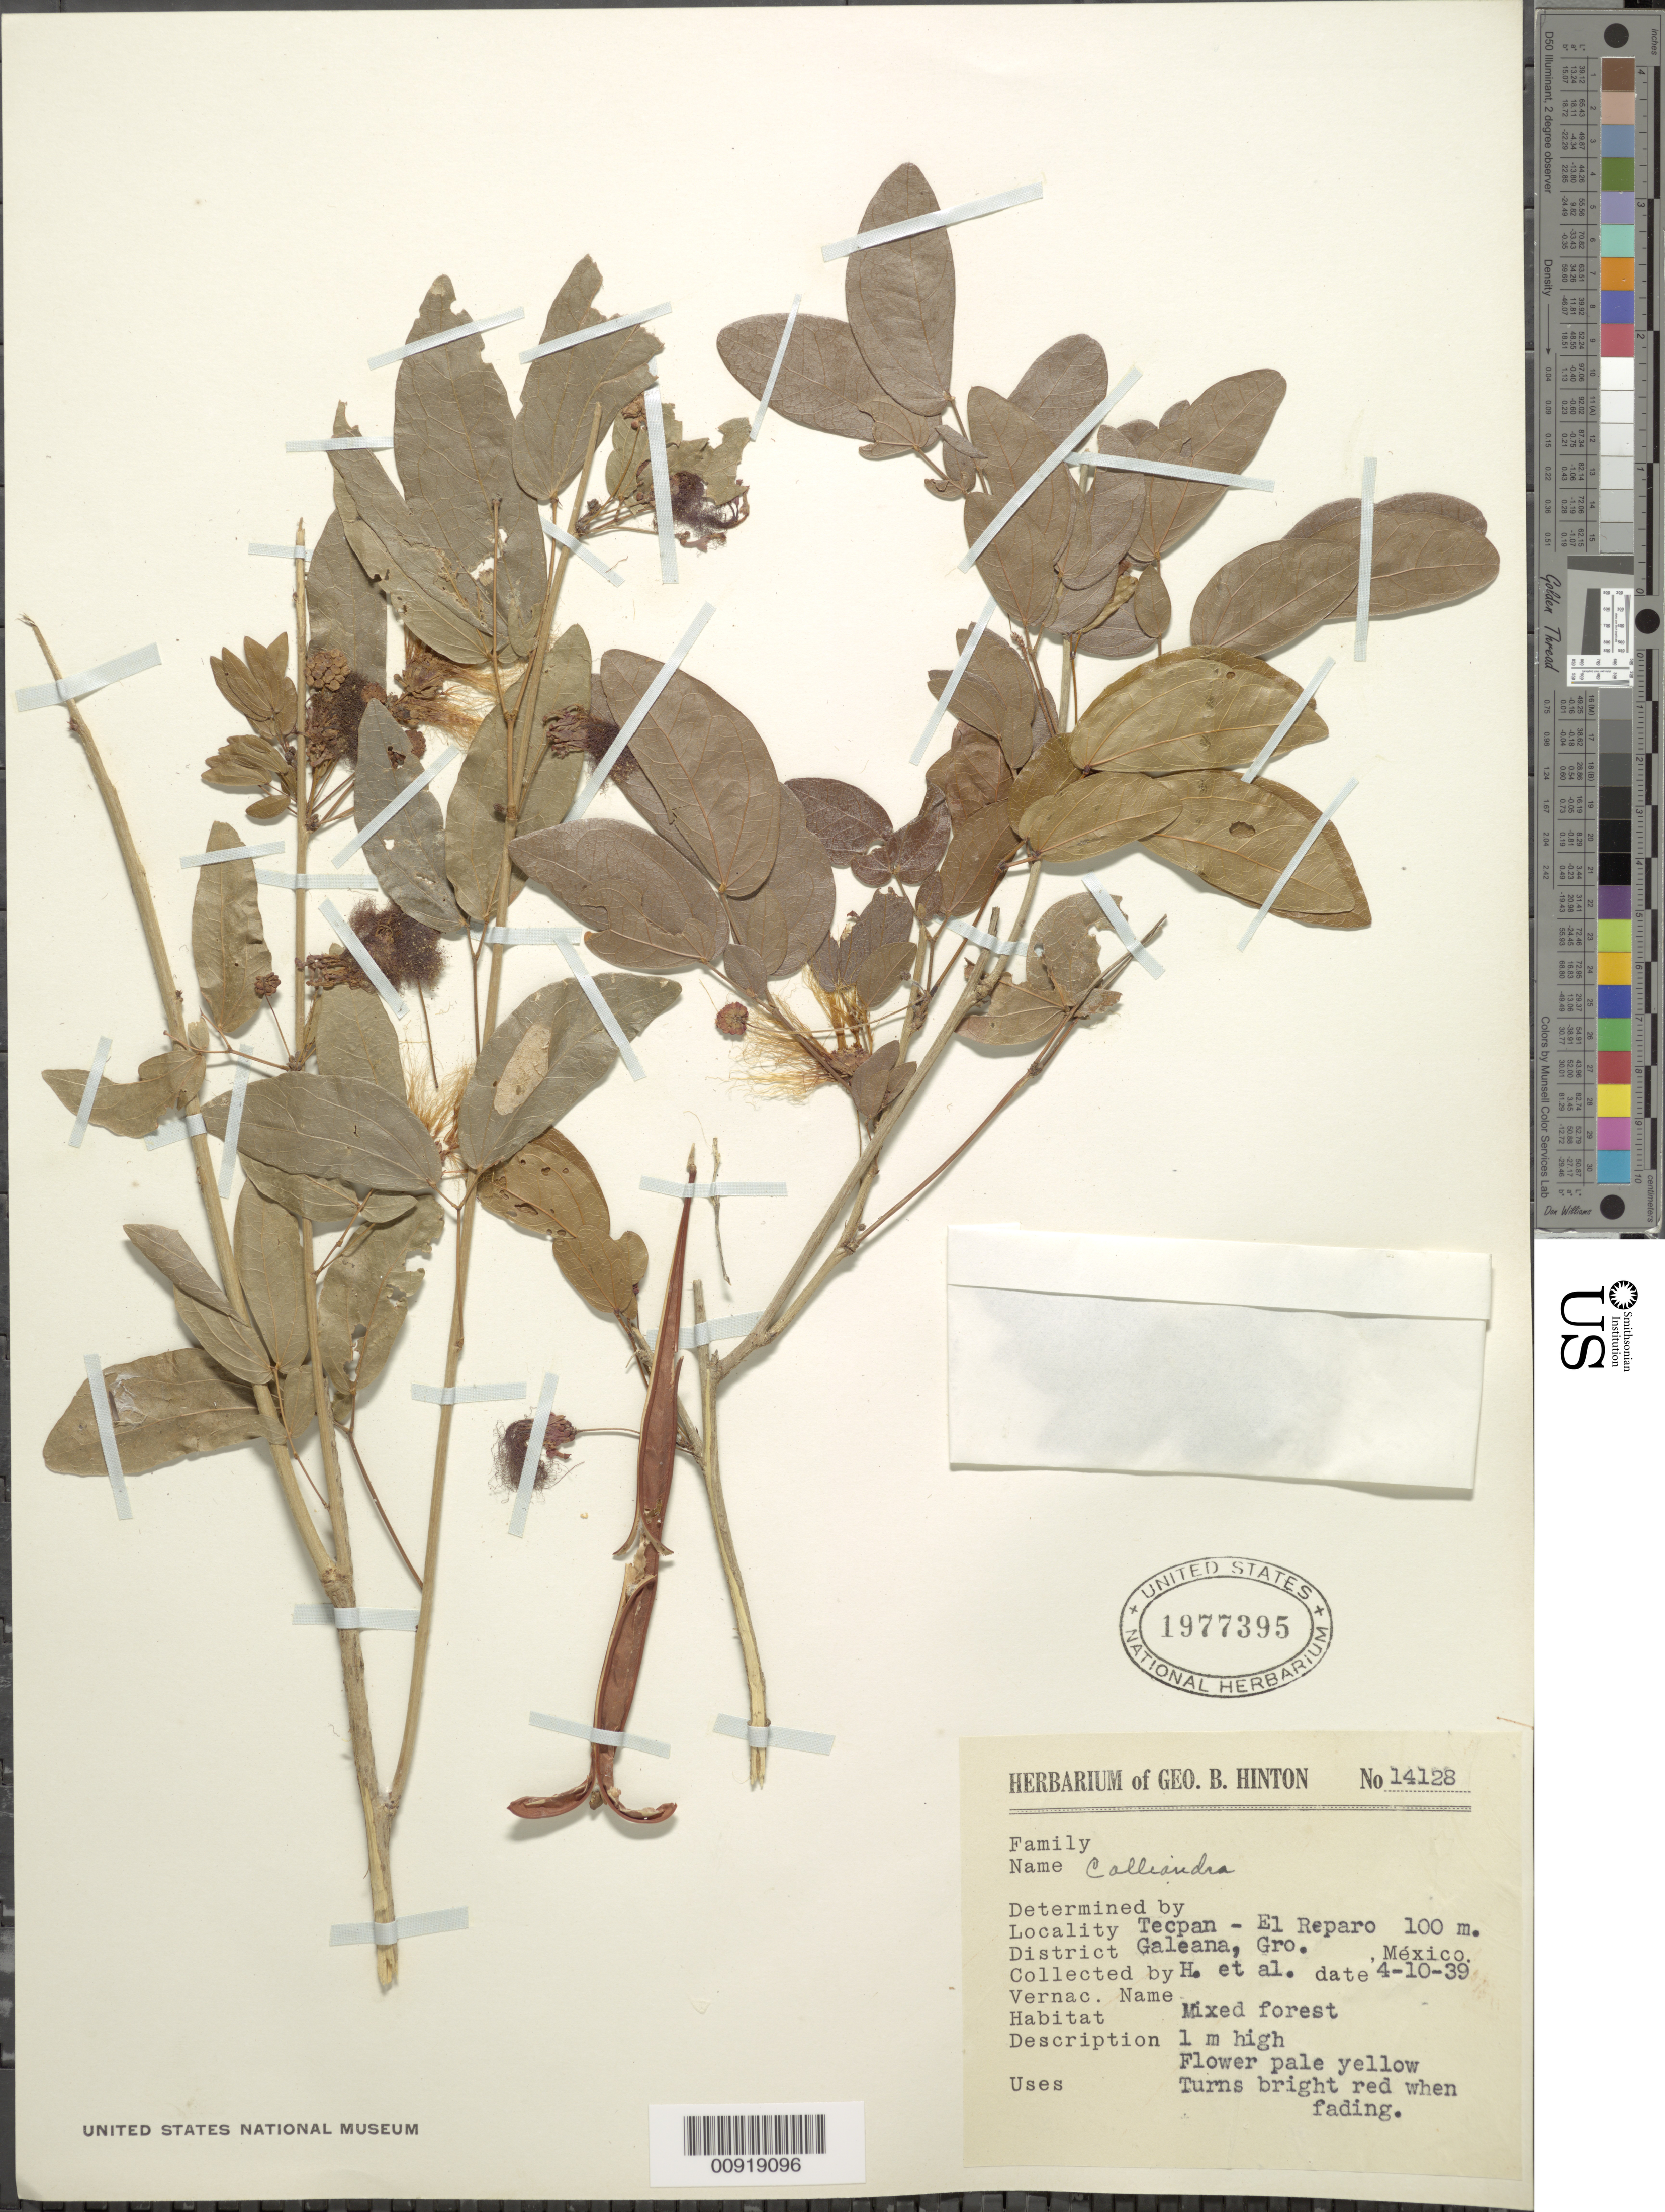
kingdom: Plantae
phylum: Tracheophyta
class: Magnoliopsida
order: Fabales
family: Fabaceae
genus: Calliandra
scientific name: Calliandra sp.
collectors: G. B. Hinton & et al.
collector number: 14128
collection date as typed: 10 Apr 1939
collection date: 1939-04-10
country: Mexico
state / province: Guerrero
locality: Tecpan - El Reparo, District Galeana, Guerrero.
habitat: Mixed forest.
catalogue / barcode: US 1977395